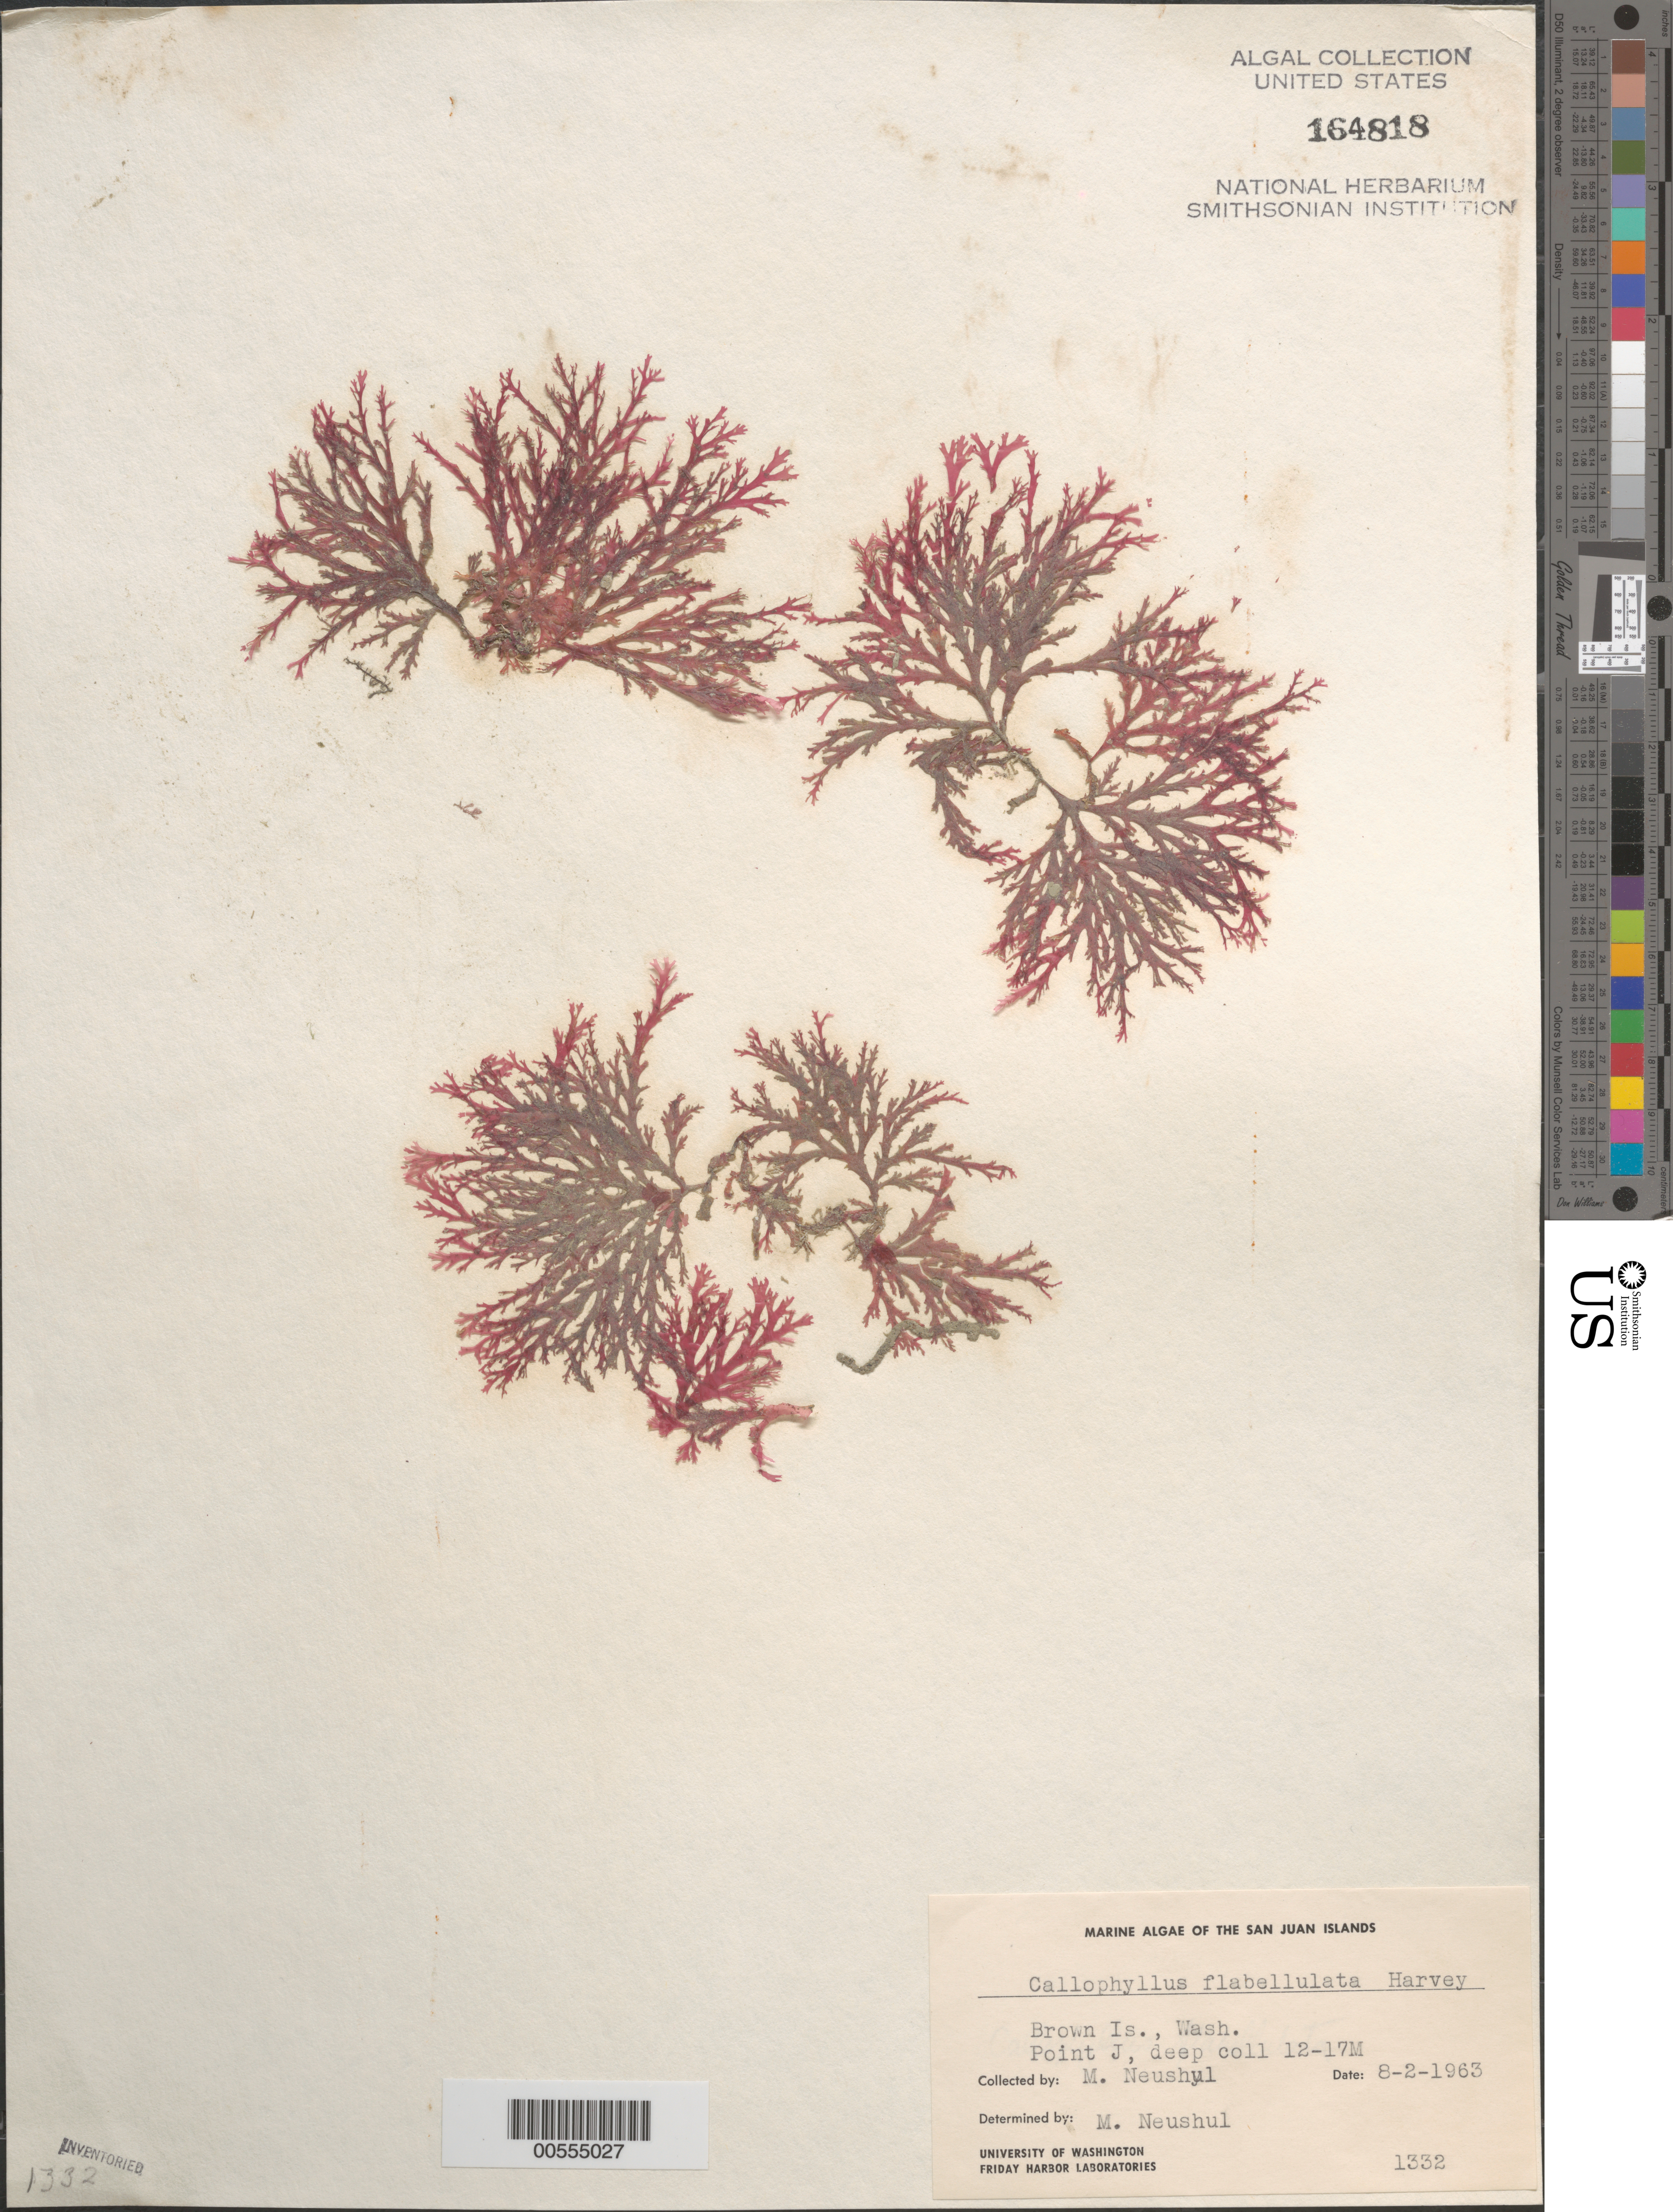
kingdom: Plantae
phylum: Rhodophyta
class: Florideophyceae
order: Gigartinales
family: Kallymeniaceae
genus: Callophyllis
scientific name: Callophyllis flabellulata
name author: Harv.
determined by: Neushul, M.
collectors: M. Neushul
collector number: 1332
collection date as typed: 02 Aug 1963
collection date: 1963-08-02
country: United States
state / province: Washington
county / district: San Juan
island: Brown Island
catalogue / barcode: US 164818